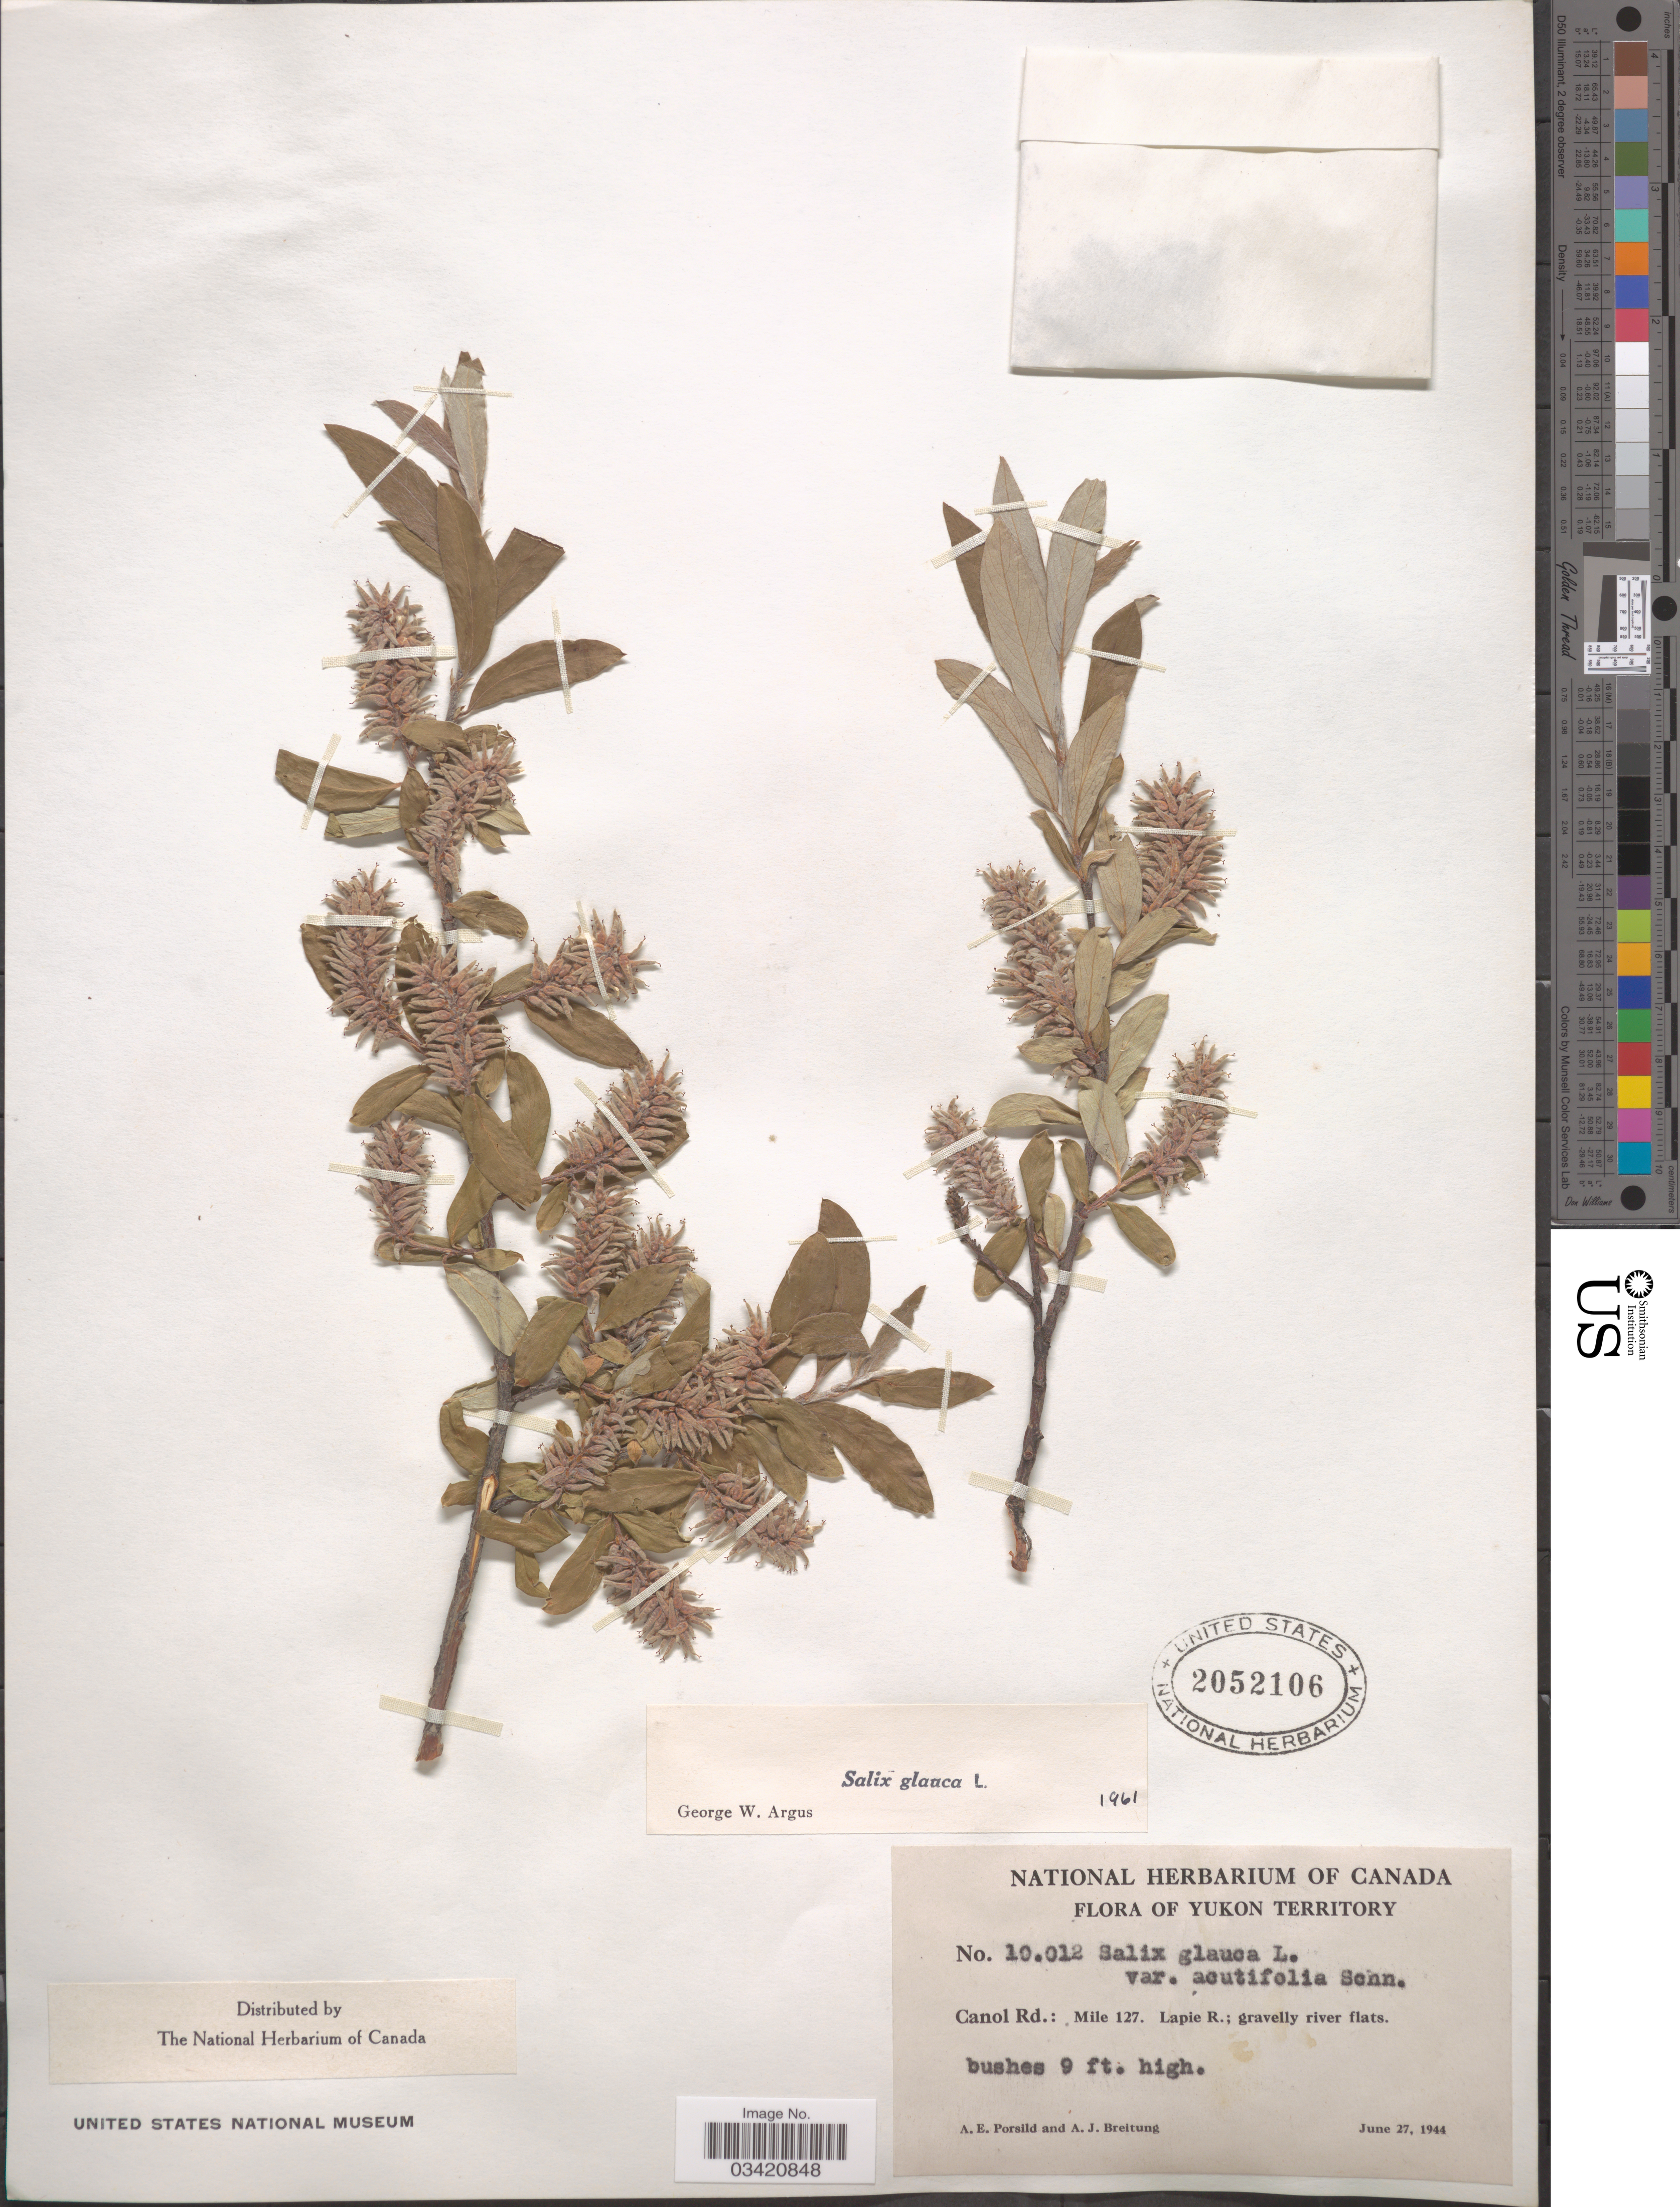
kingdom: Plantae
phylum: Tracheophyta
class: Magnoliopsida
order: Malpighiales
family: Salicaceae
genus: Salix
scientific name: Salix glauca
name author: L.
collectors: A. E. Porsild & A. Breitung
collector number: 10012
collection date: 1944-06-27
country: Canada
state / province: Yukon Territory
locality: Canol Rd.: Mile 127. Lapie R.; gravelly river flats.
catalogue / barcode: US 2052106